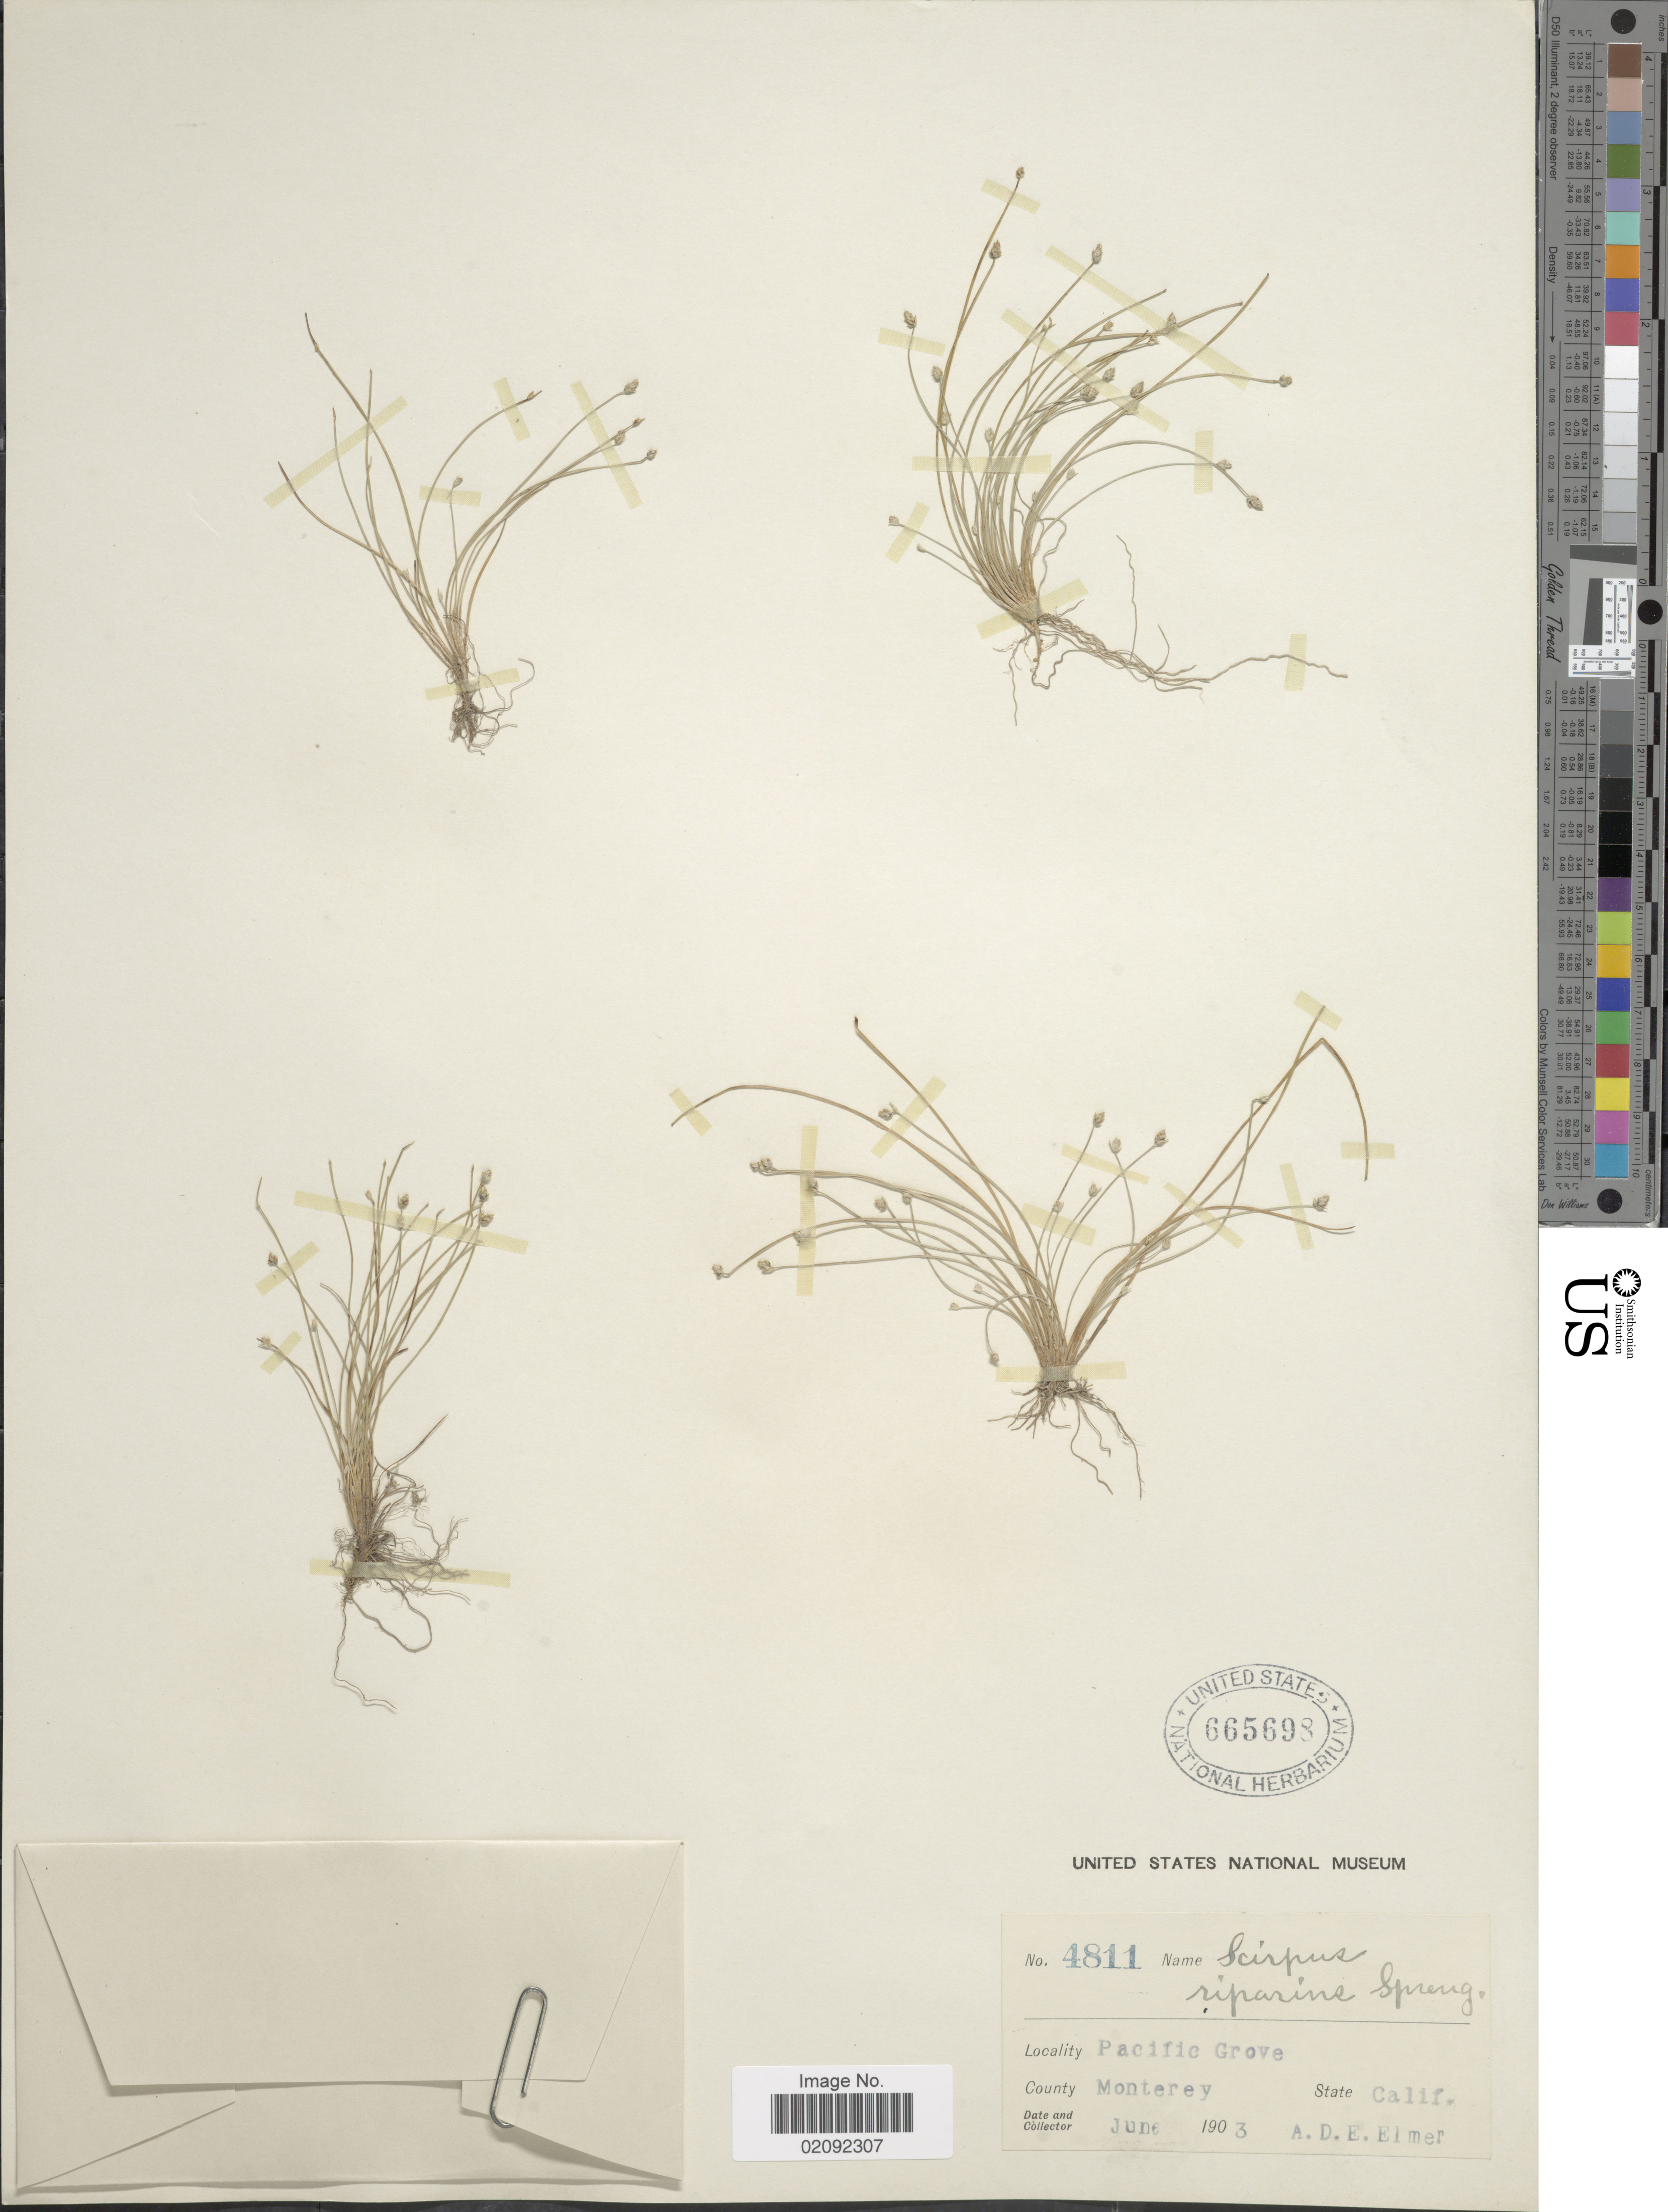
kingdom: Plantae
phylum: Tracheophyta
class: Liliopsida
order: Poales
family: Cyperaceae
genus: Isolepis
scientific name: Isolepis cernua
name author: (Vahl) Roem. & Schult.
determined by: Strong, Mark T., (BOT), Smithsonian Institution - National Museum of Natural History (UNITED STATES)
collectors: A. D. E. Elmer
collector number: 4811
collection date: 1903-06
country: United States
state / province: California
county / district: Monterey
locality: Pacific Grove, County Monterey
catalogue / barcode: US 665698